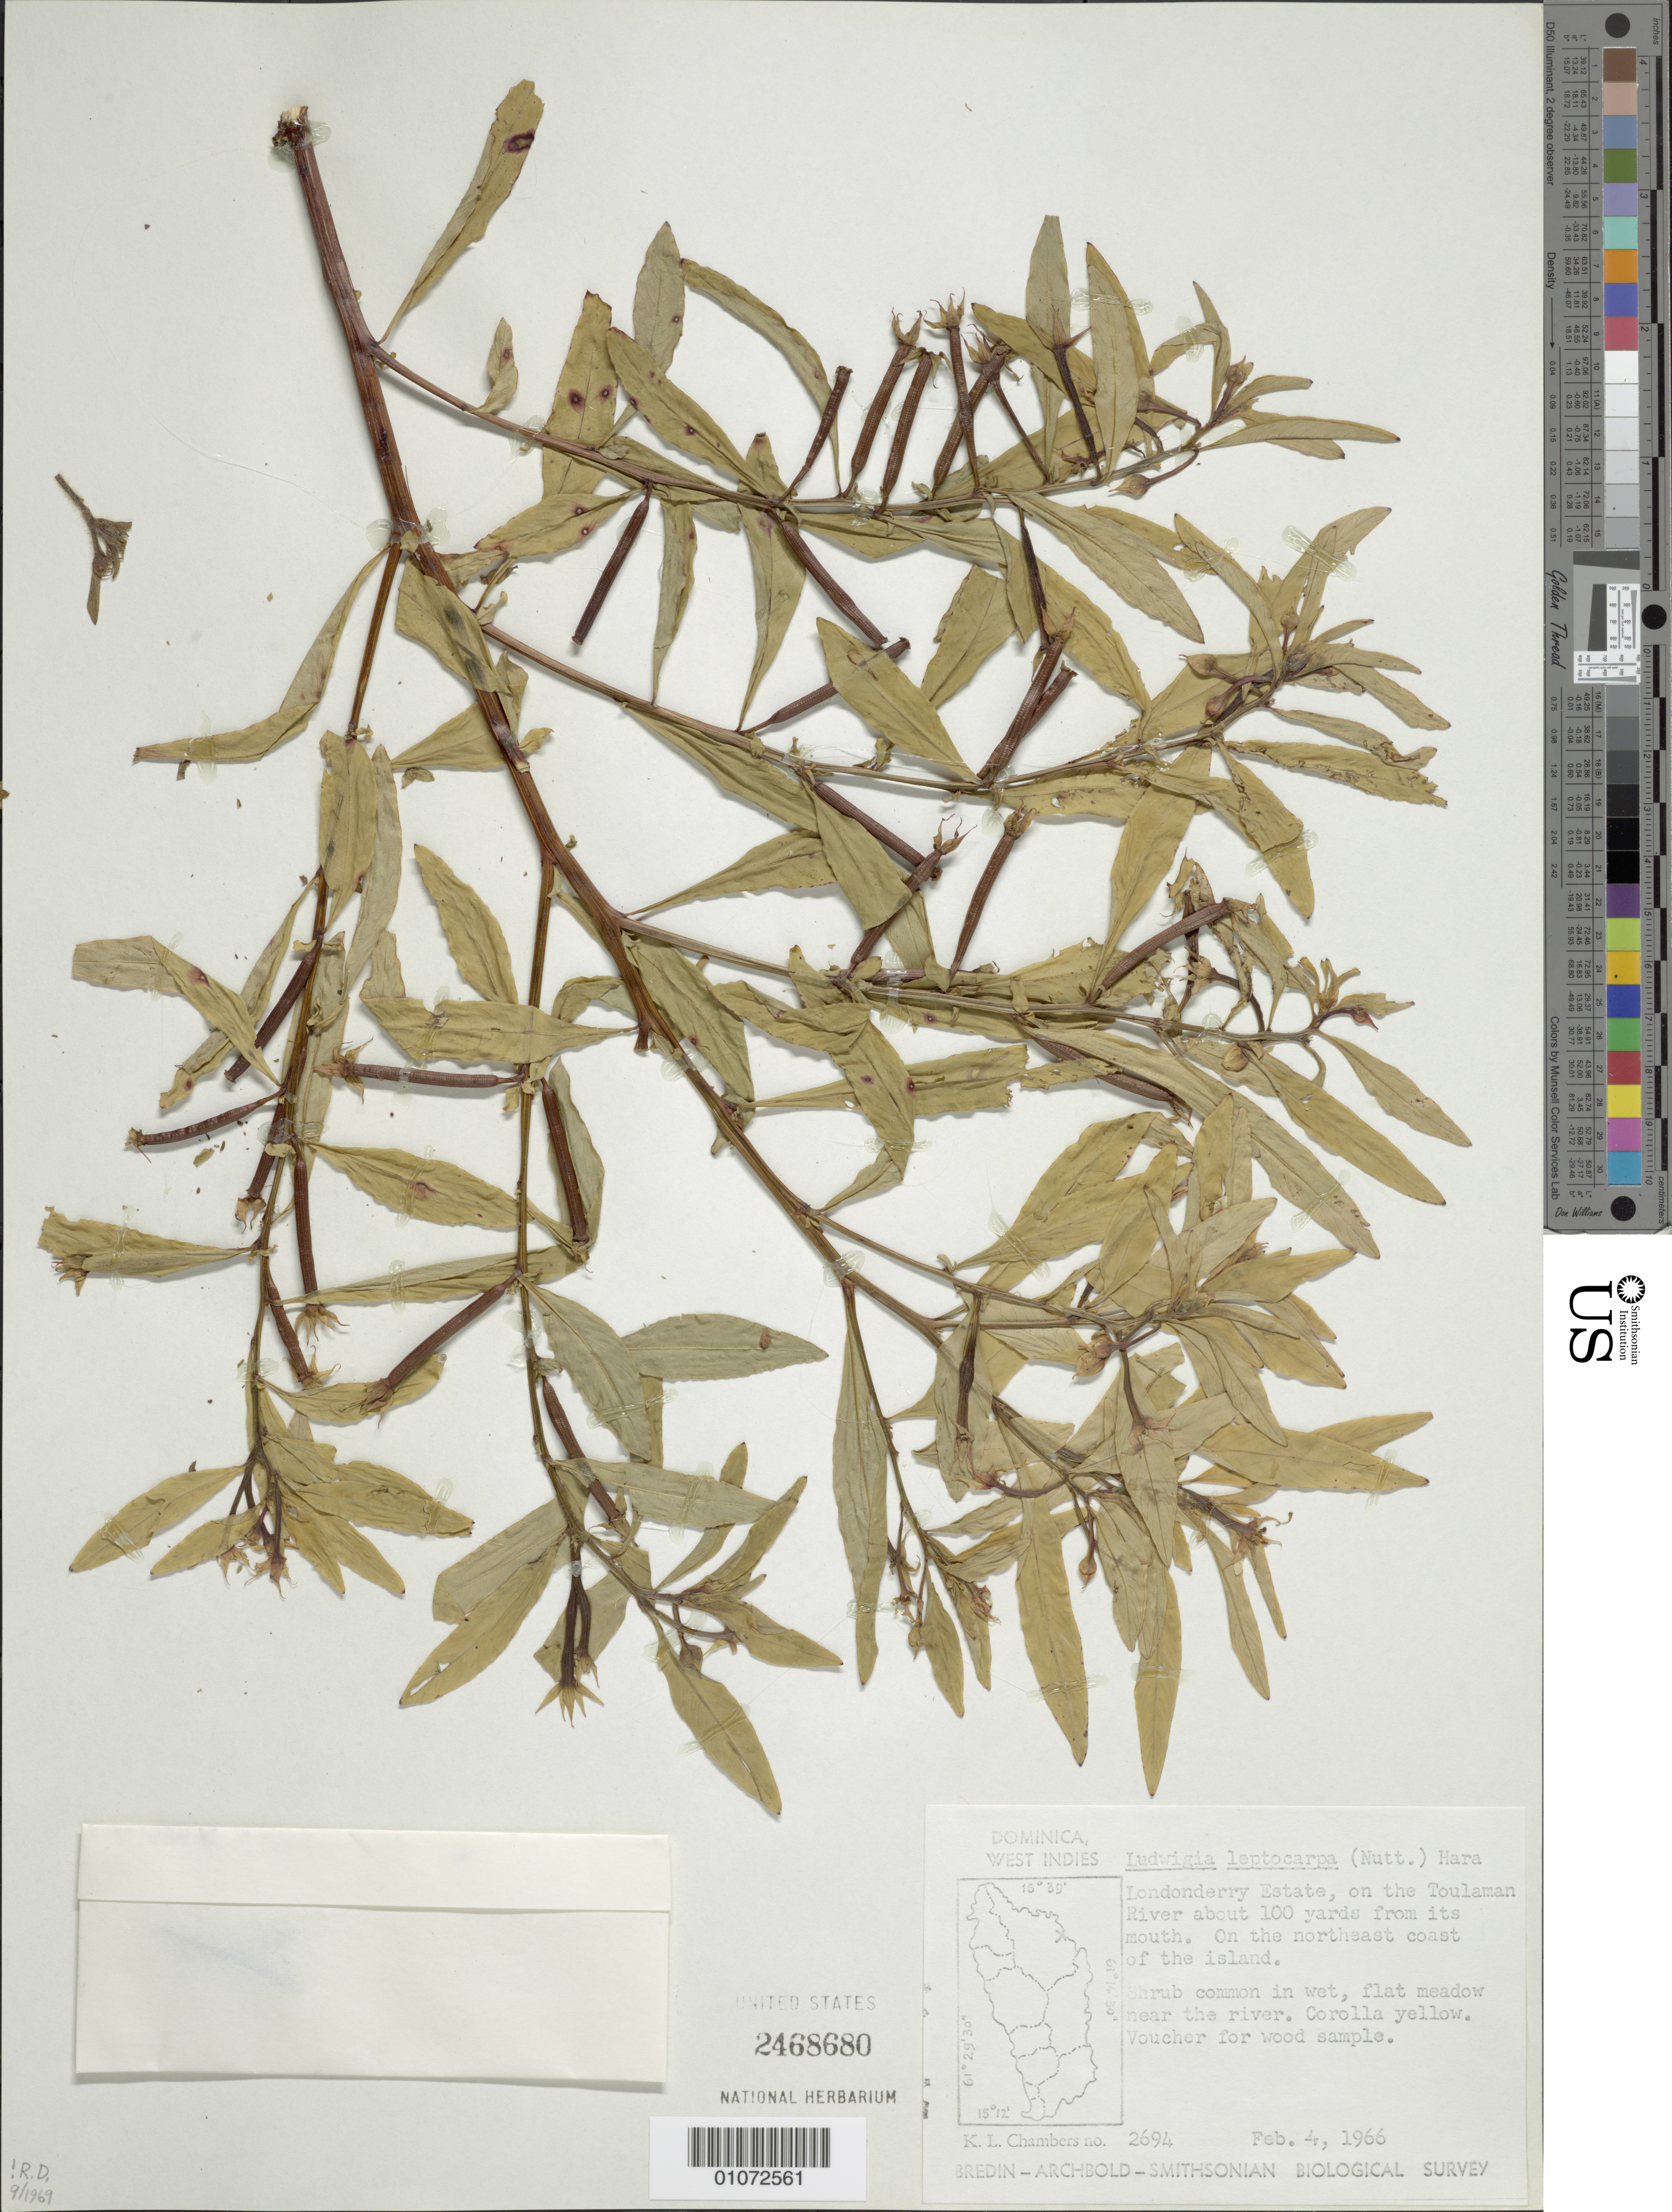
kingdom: Plantae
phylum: Tracheophyta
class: Magnoliopsida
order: Myrtales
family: Onagraceae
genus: Ludwigia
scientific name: Ludwigia leptocarpa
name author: (Nutt.) H. Hara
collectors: K. L. Chambers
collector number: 2694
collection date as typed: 04 Feb 1966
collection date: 1966-02-04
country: Dominica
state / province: St. Andrew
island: Dominica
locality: Londonderry Estate, on the Toulaman River about 100 yards from its mouth.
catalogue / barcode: US 2468680